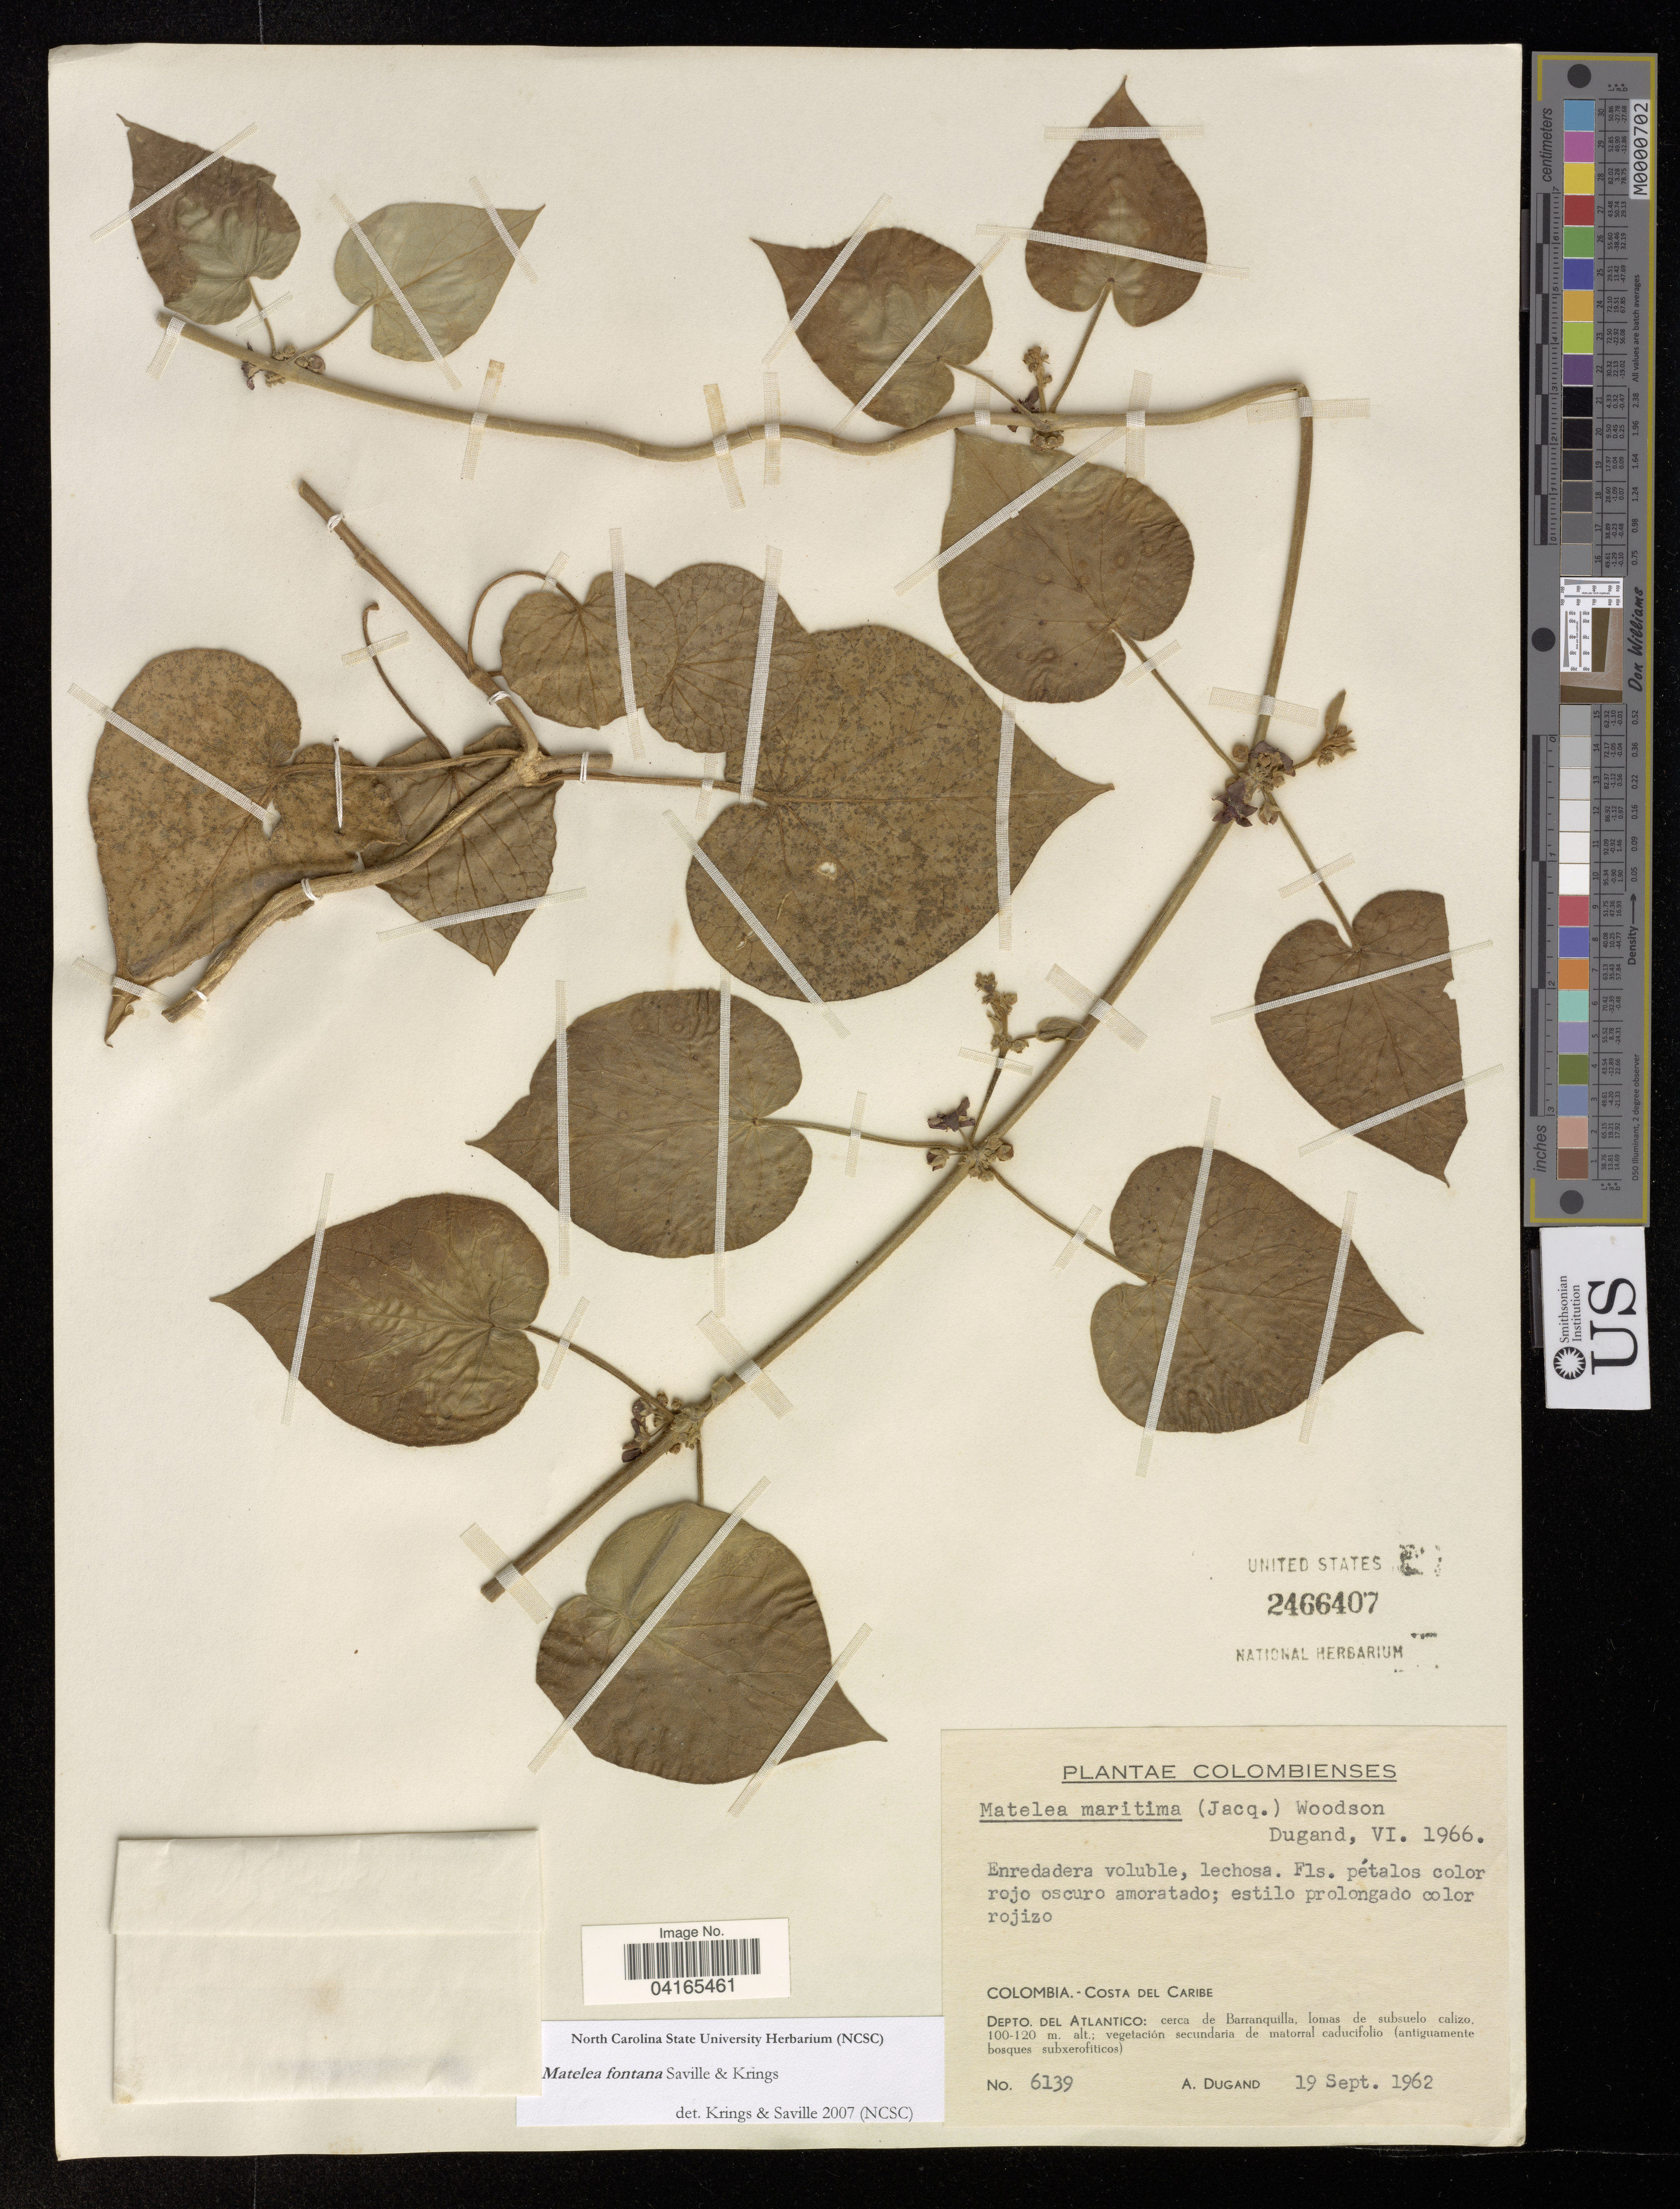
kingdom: Plantae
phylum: Tracheophyta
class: Magnoliopsida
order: Gentianales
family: Apocynaceae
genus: Matelea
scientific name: Matelea fontana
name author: Saville & Krings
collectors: A. Dugand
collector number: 6139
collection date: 1962-09-19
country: Colombia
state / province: Atlántico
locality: Costa del Caribe. Depto. del Atlantico: cerca de Barranquilla.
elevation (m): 100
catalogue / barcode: US 2466407